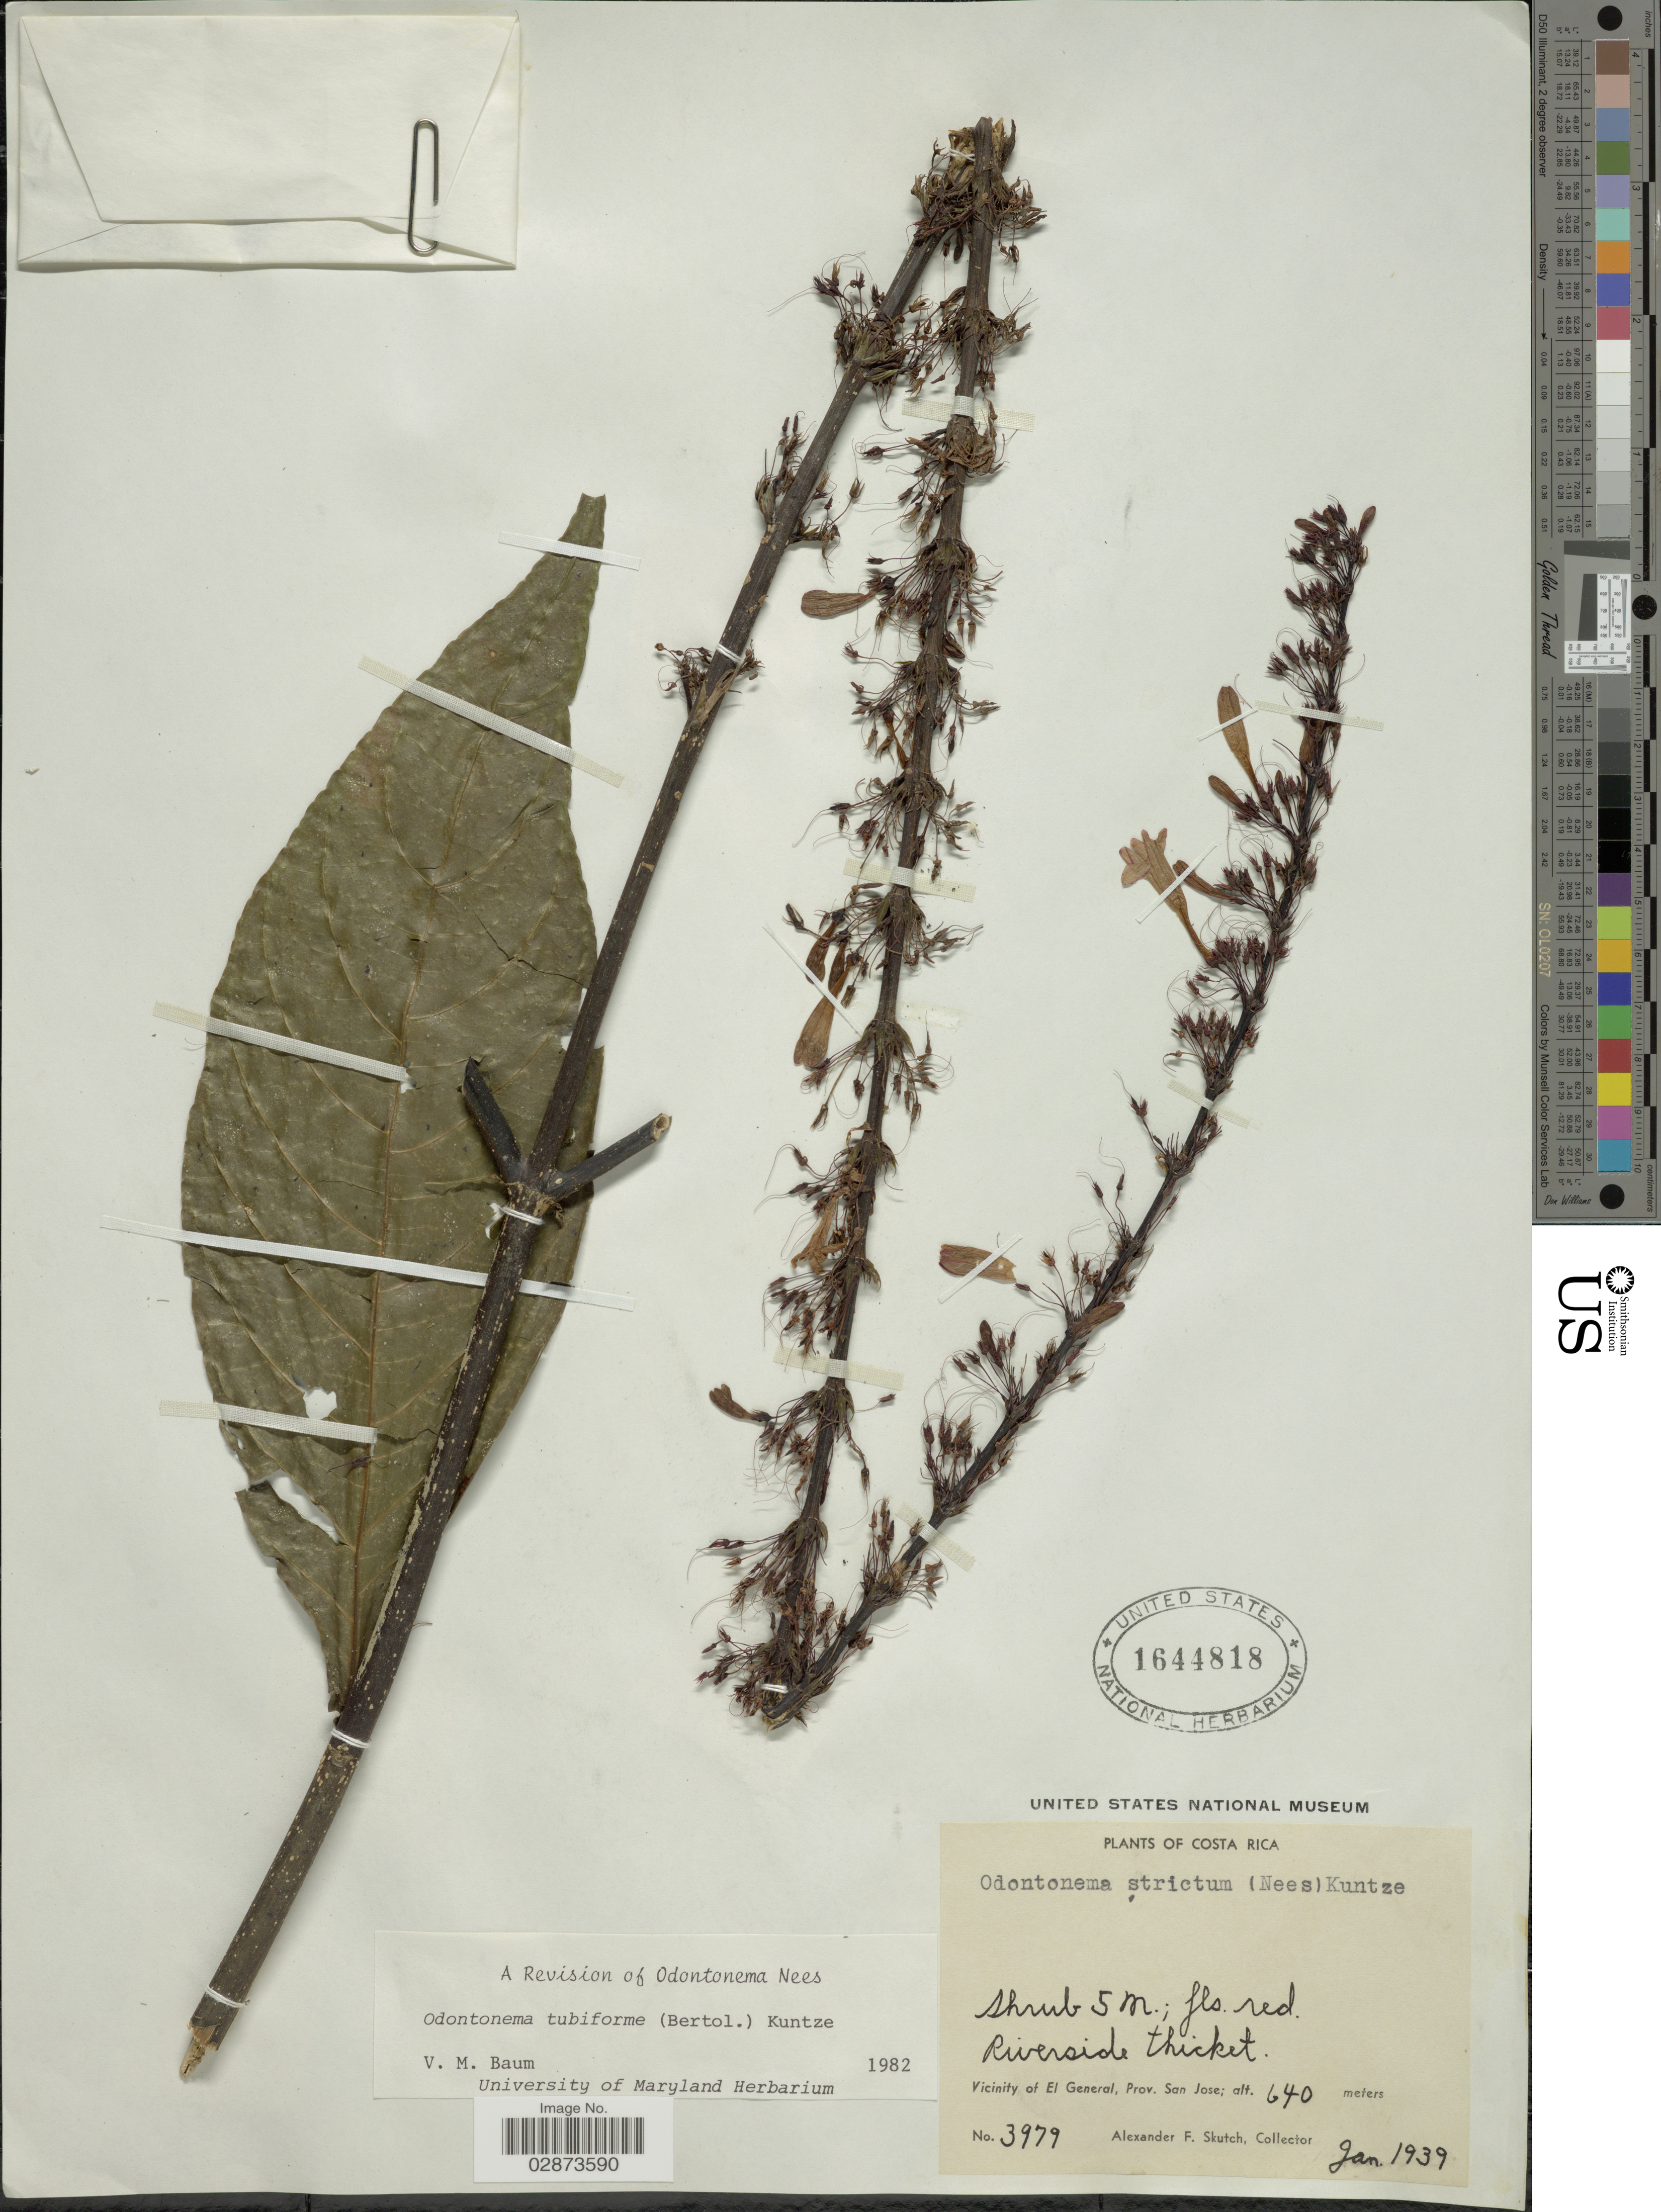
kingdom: Plantae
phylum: Tracheophyta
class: Magnoliopsida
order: Lamiales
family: Acanthaceae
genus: Odontonema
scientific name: Odontonema tubaeforme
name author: (Bertol.) Kuntze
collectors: A. F. Skutch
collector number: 3979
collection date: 1939-01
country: Costa Rica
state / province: San José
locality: Vicinity of El General, Prov. San Jose.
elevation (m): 640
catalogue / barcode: US 1644818